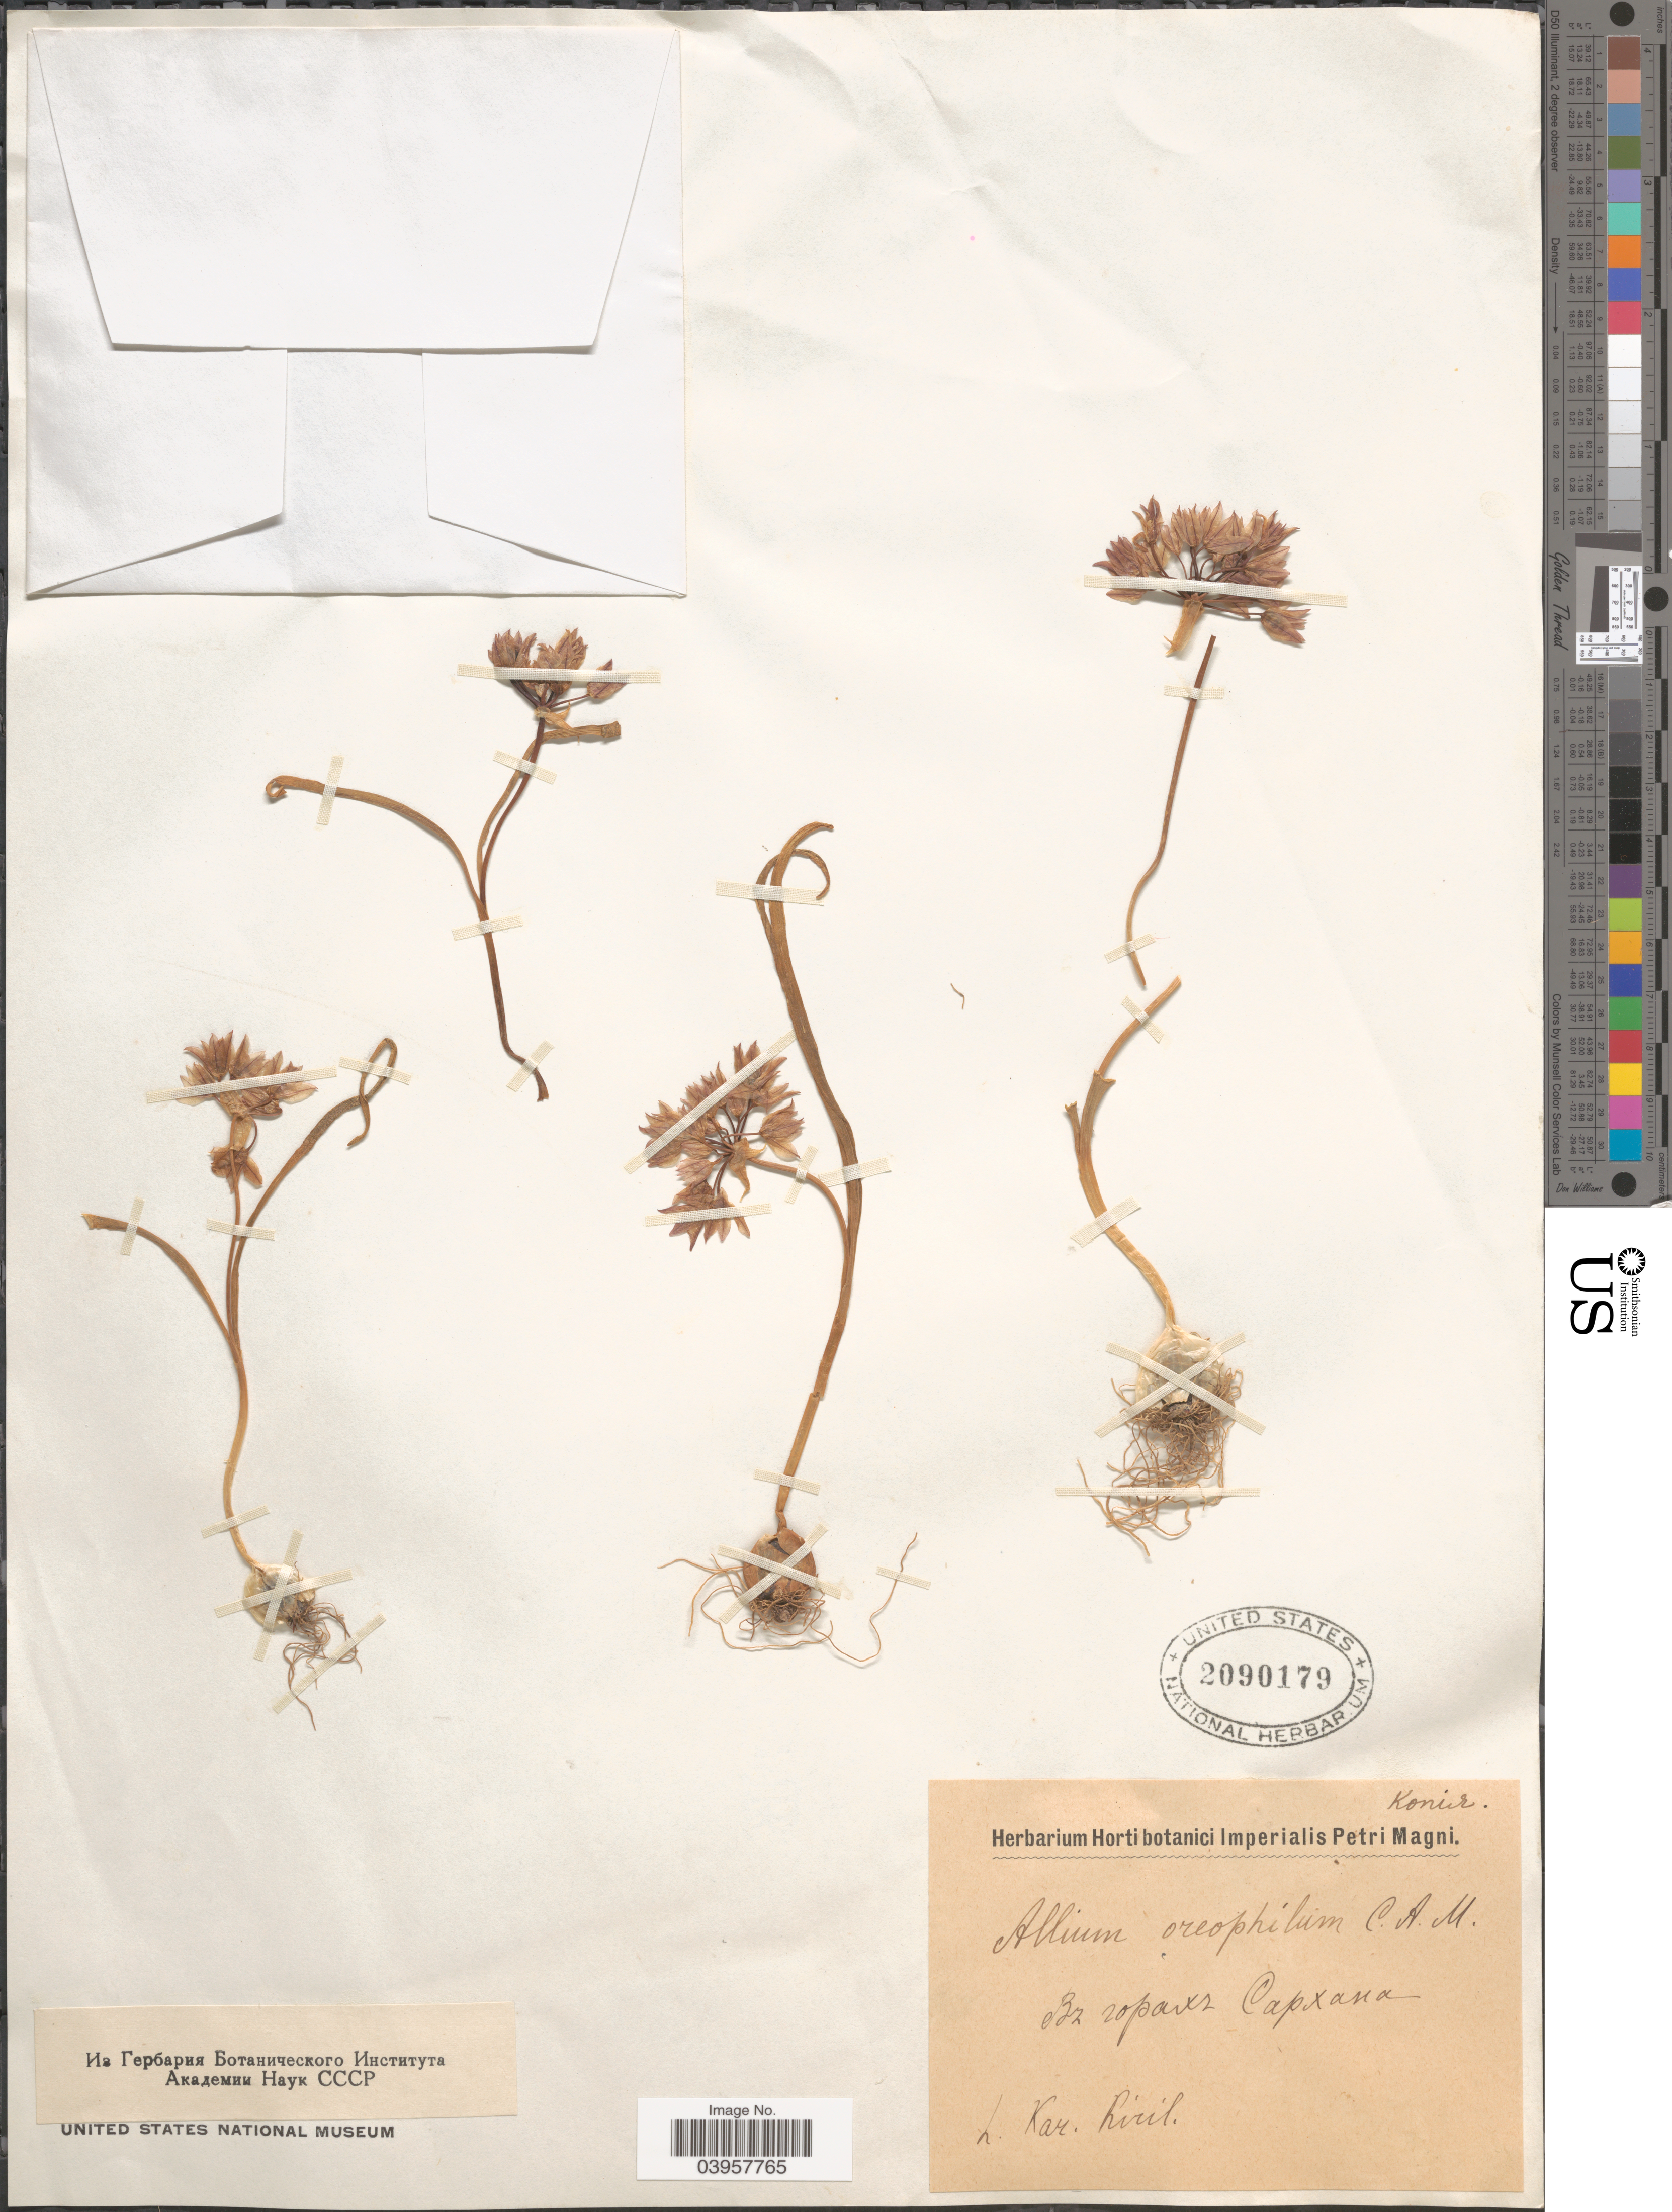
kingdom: Plantae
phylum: Tracheophyta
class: Liliopsida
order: Asparagales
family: Amaryllidaceae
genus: Allium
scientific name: Allium oreophilum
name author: C.A. Mey.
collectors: Ex herb. Horti Botanici Imperialis Petri Magni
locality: X.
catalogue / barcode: US 2090179